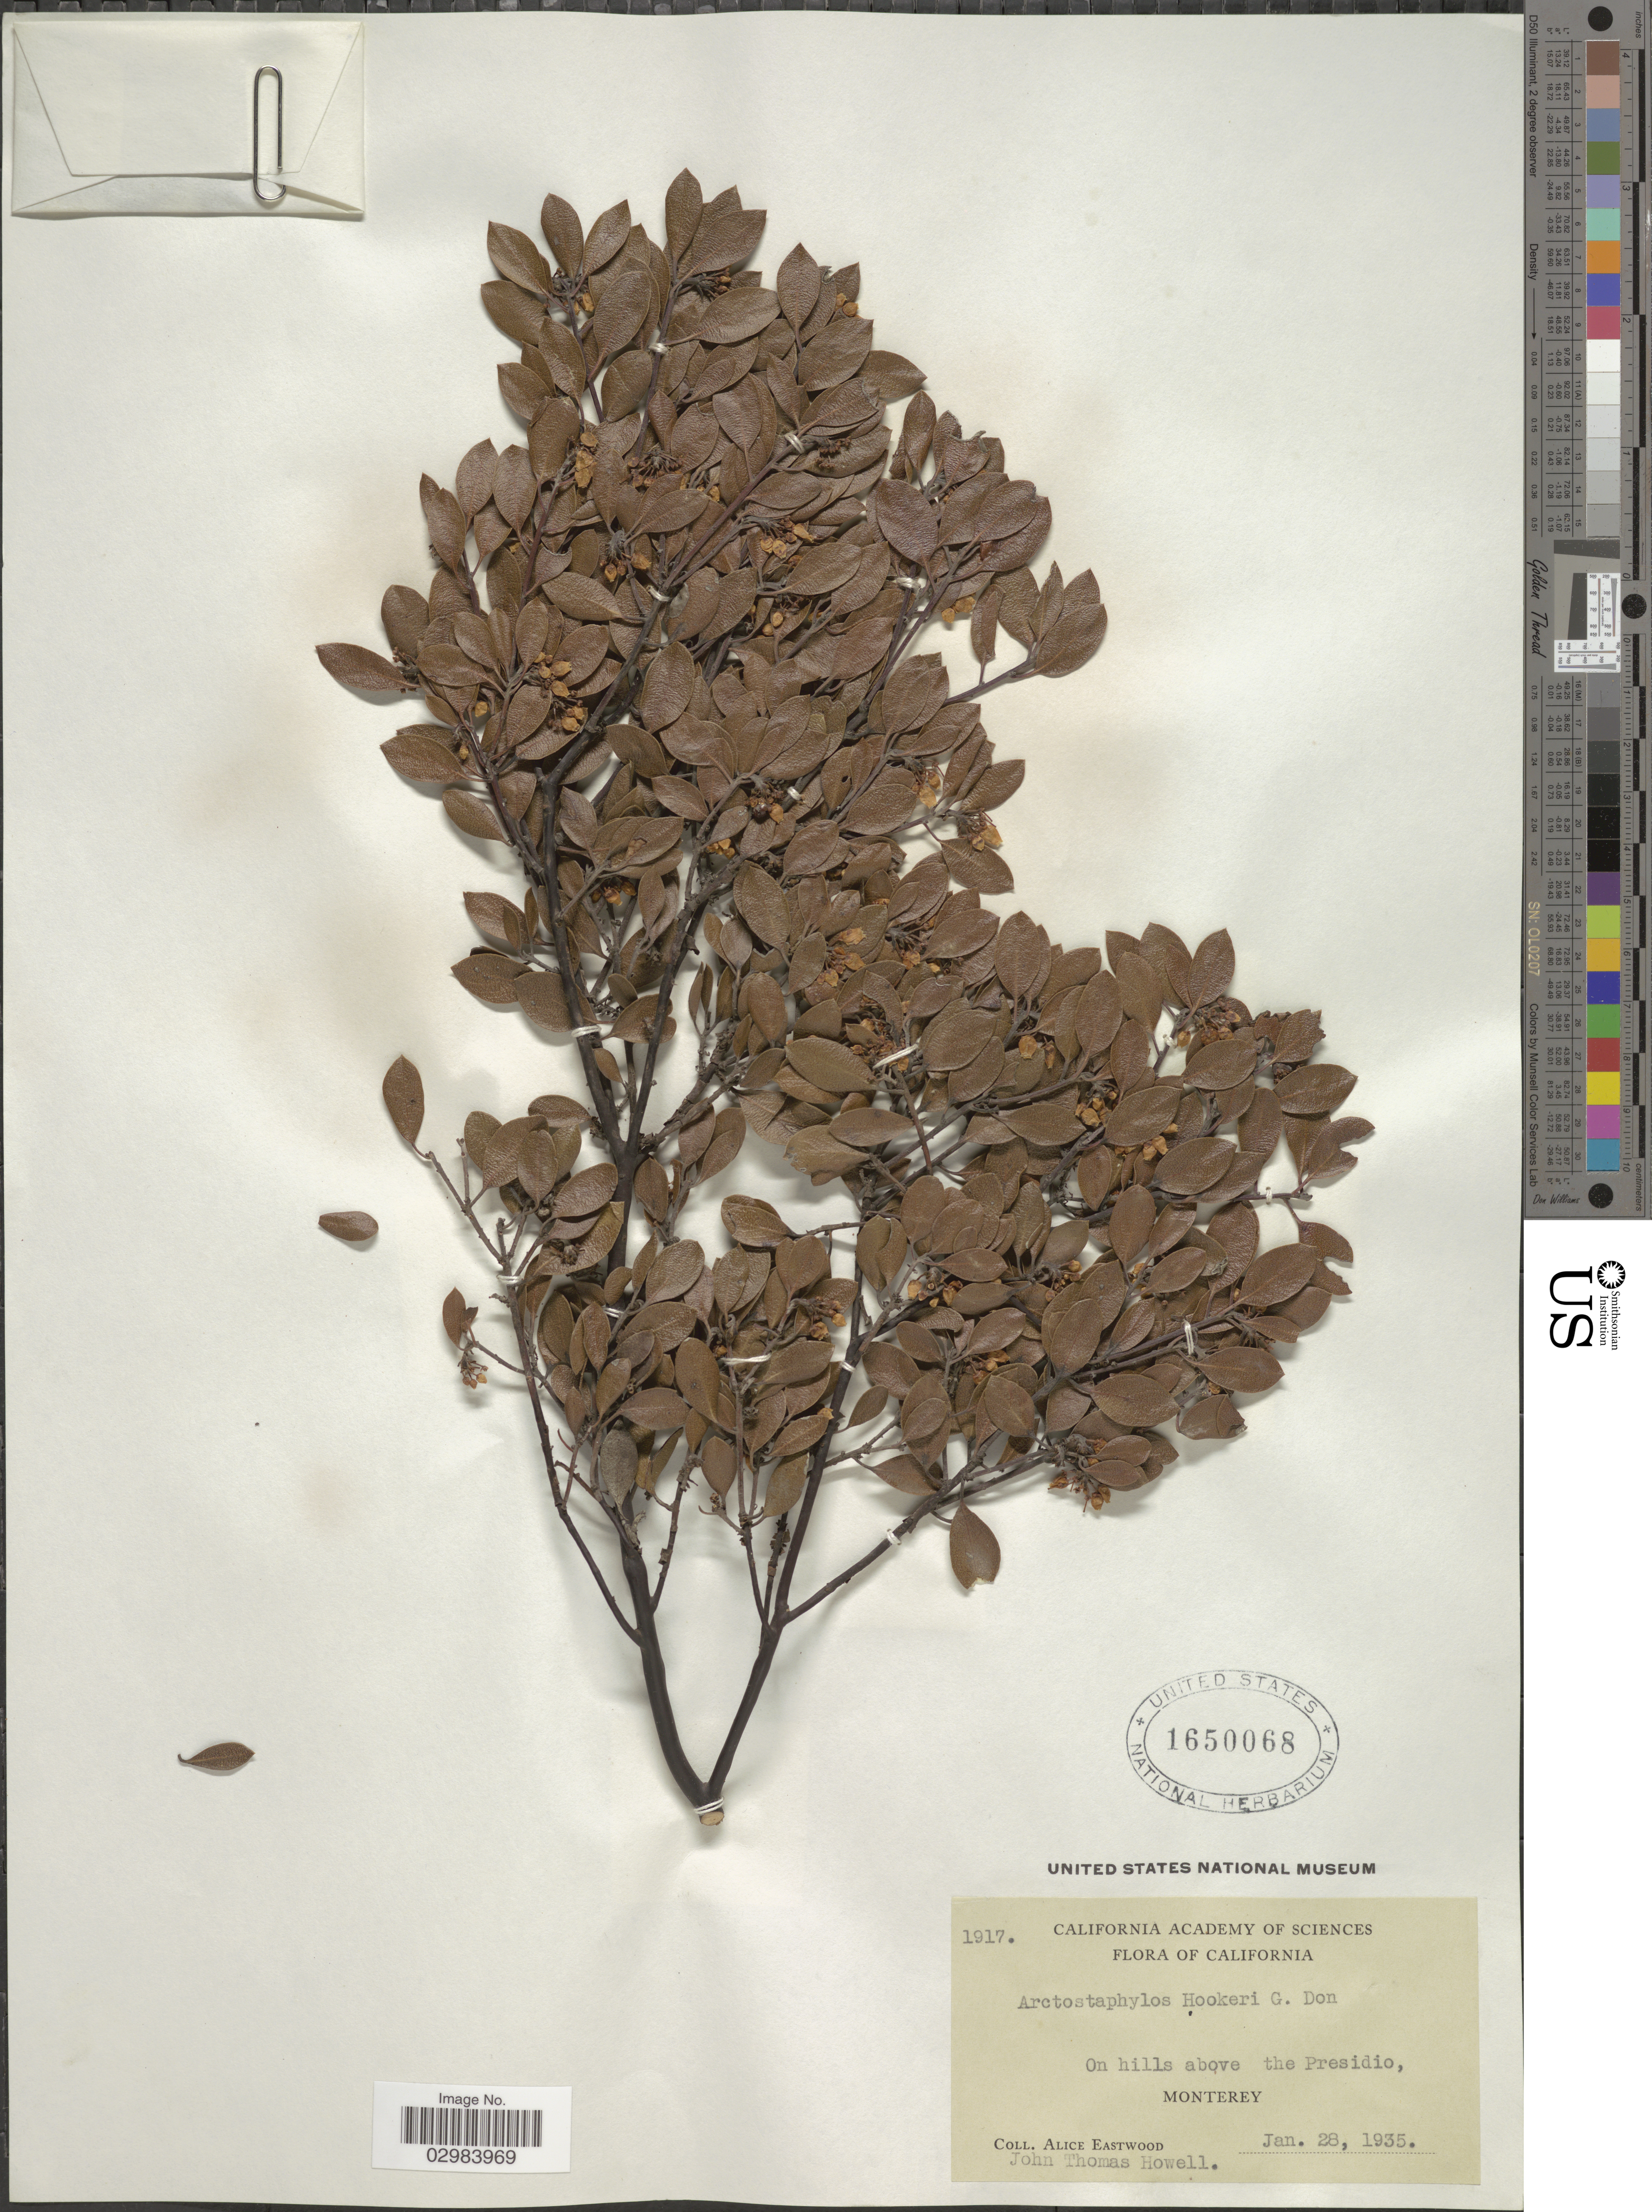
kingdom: Plantae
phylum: Tracheophyta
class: Magnoliopsida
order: Ericales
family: Ericaceae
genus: Arctostaphylos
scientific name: Arctostaphylos hookeri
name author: G. Don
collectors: A. Eastwood & J. T. Howell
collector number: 1917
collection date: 1935-01-28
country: United States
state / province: California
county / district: Monterey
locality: On hills above the Presidio, Monterey.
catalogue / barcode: US 1650068